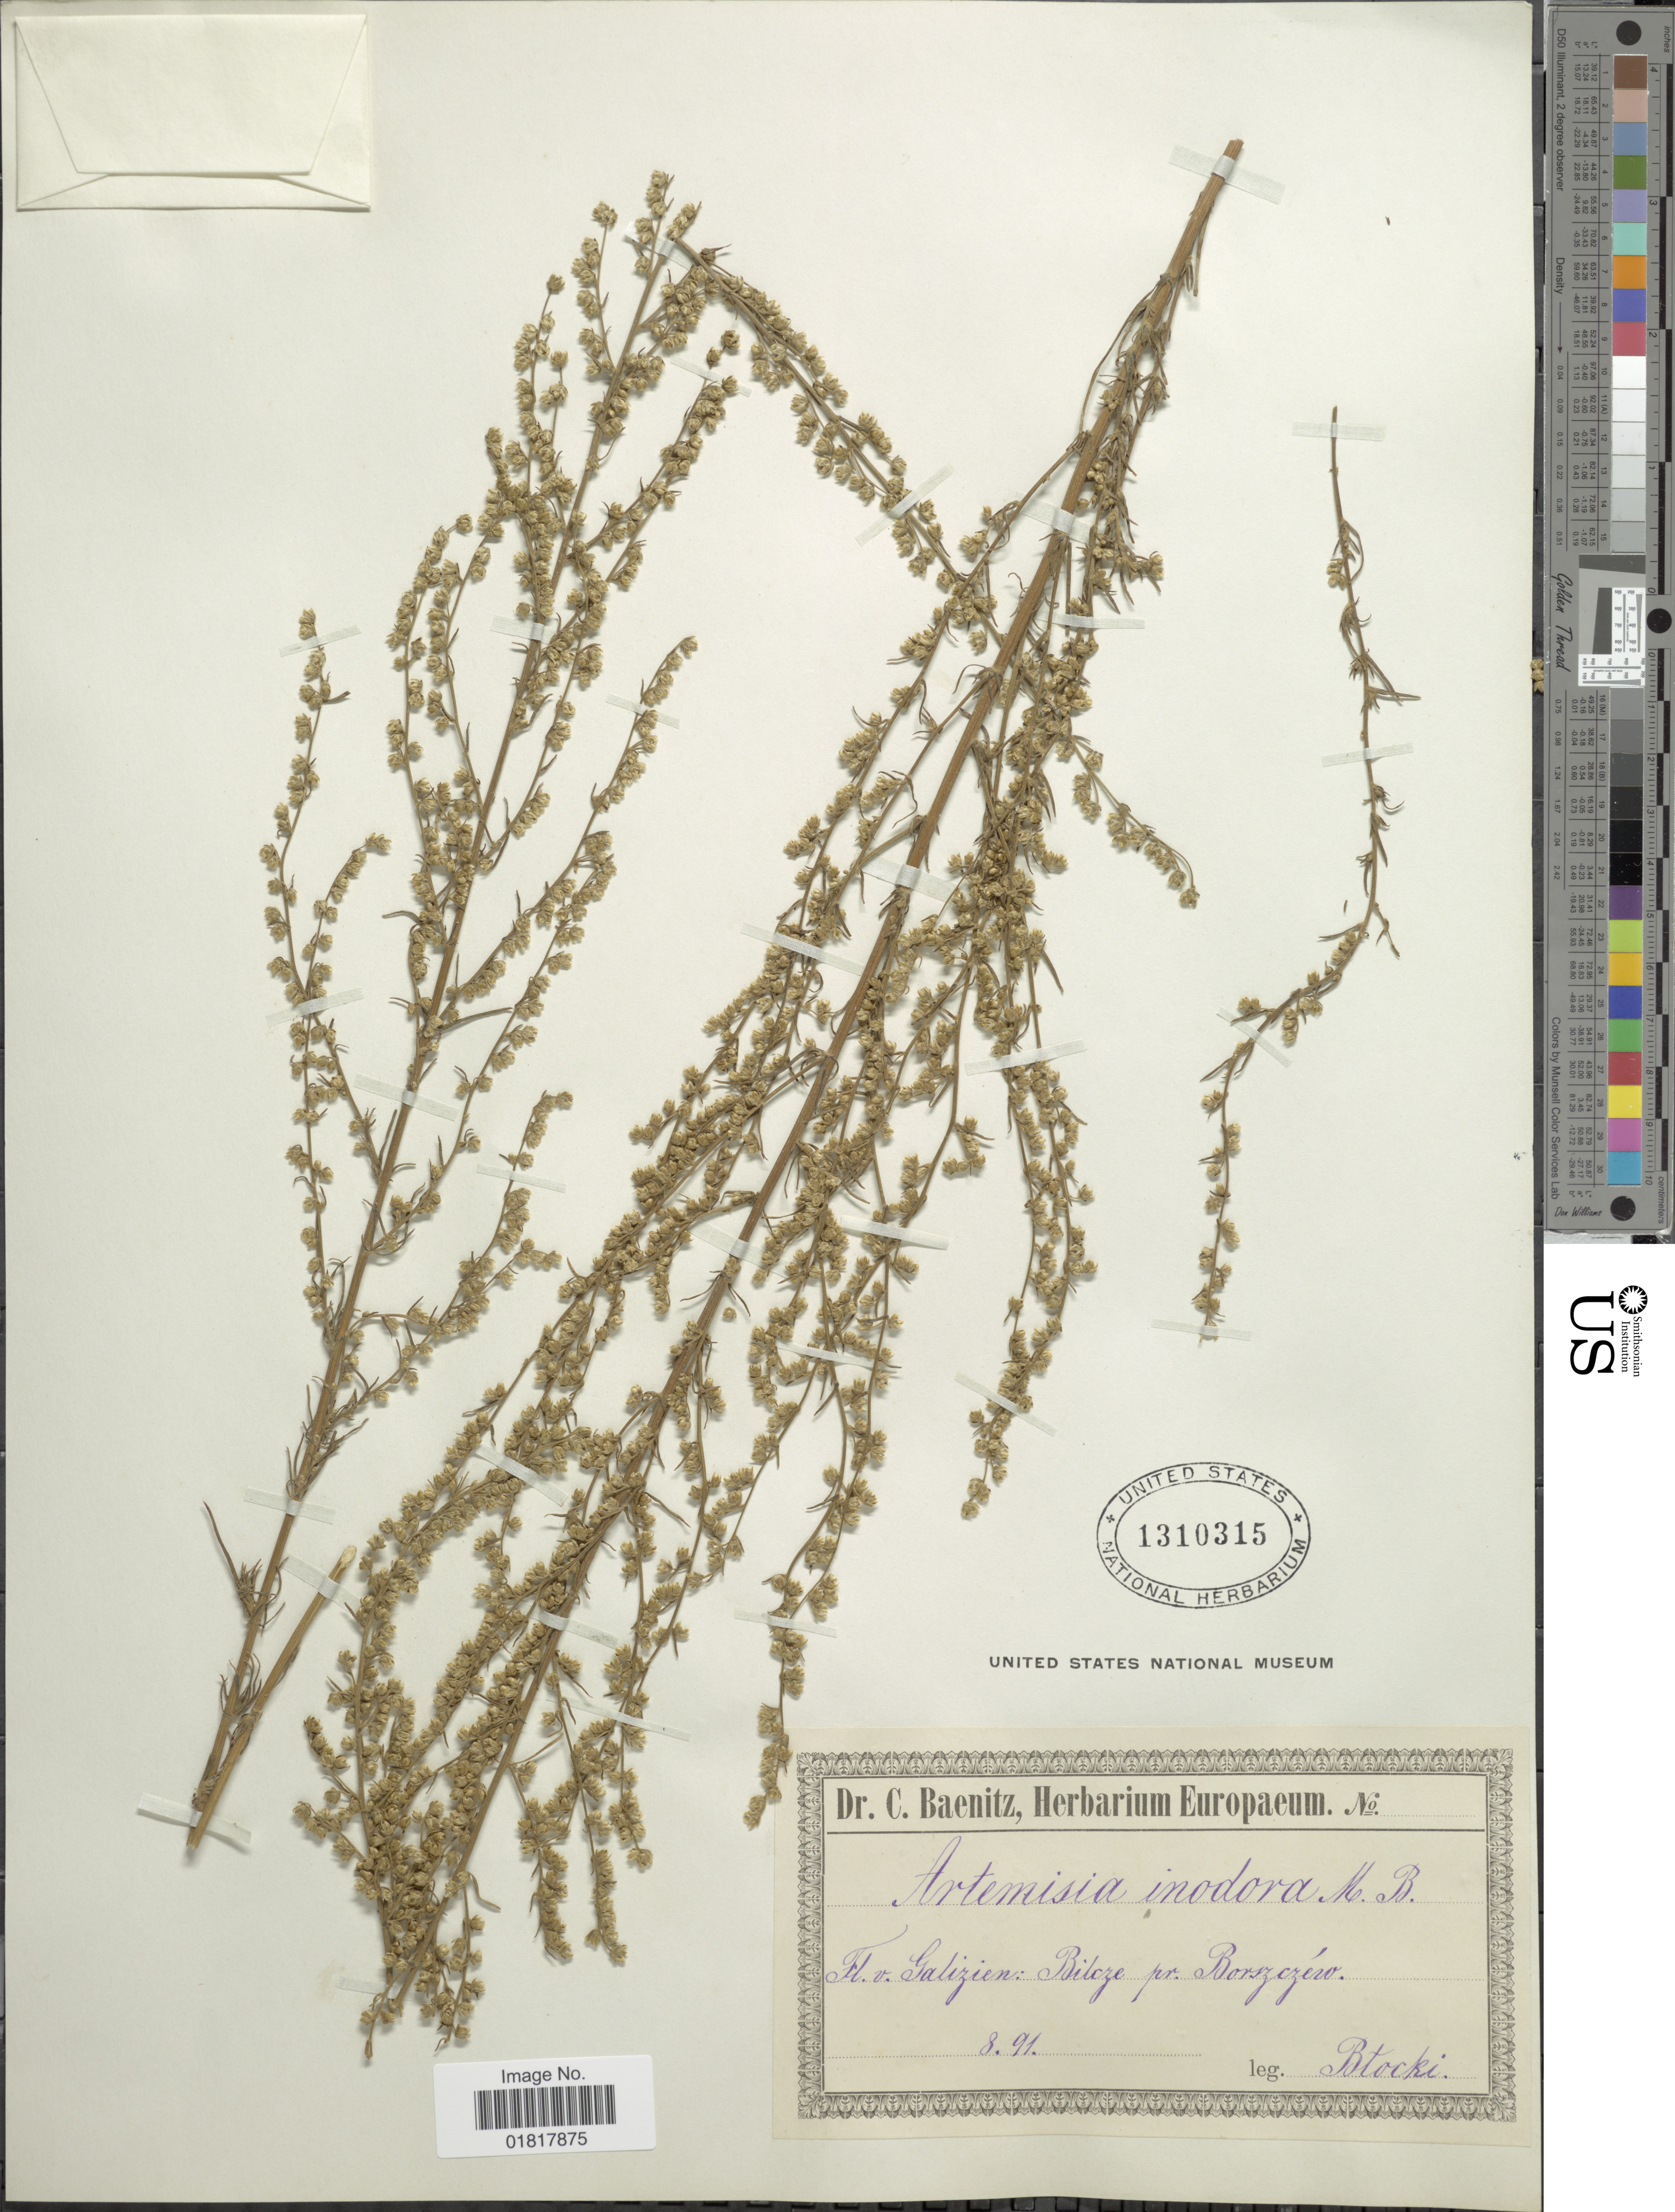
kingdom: Plantae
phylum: Tracheophyta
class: Magnoliopsida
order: Asterales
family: Asteraceae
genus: Artemisia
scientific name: Artemisia inodora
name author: Mill.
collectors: B. Blocki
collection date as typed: Transcribed d/m/y: /8/91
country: Ukraine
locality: Galizien: Bilcze pr. Borszczow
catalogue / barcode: US 1310315